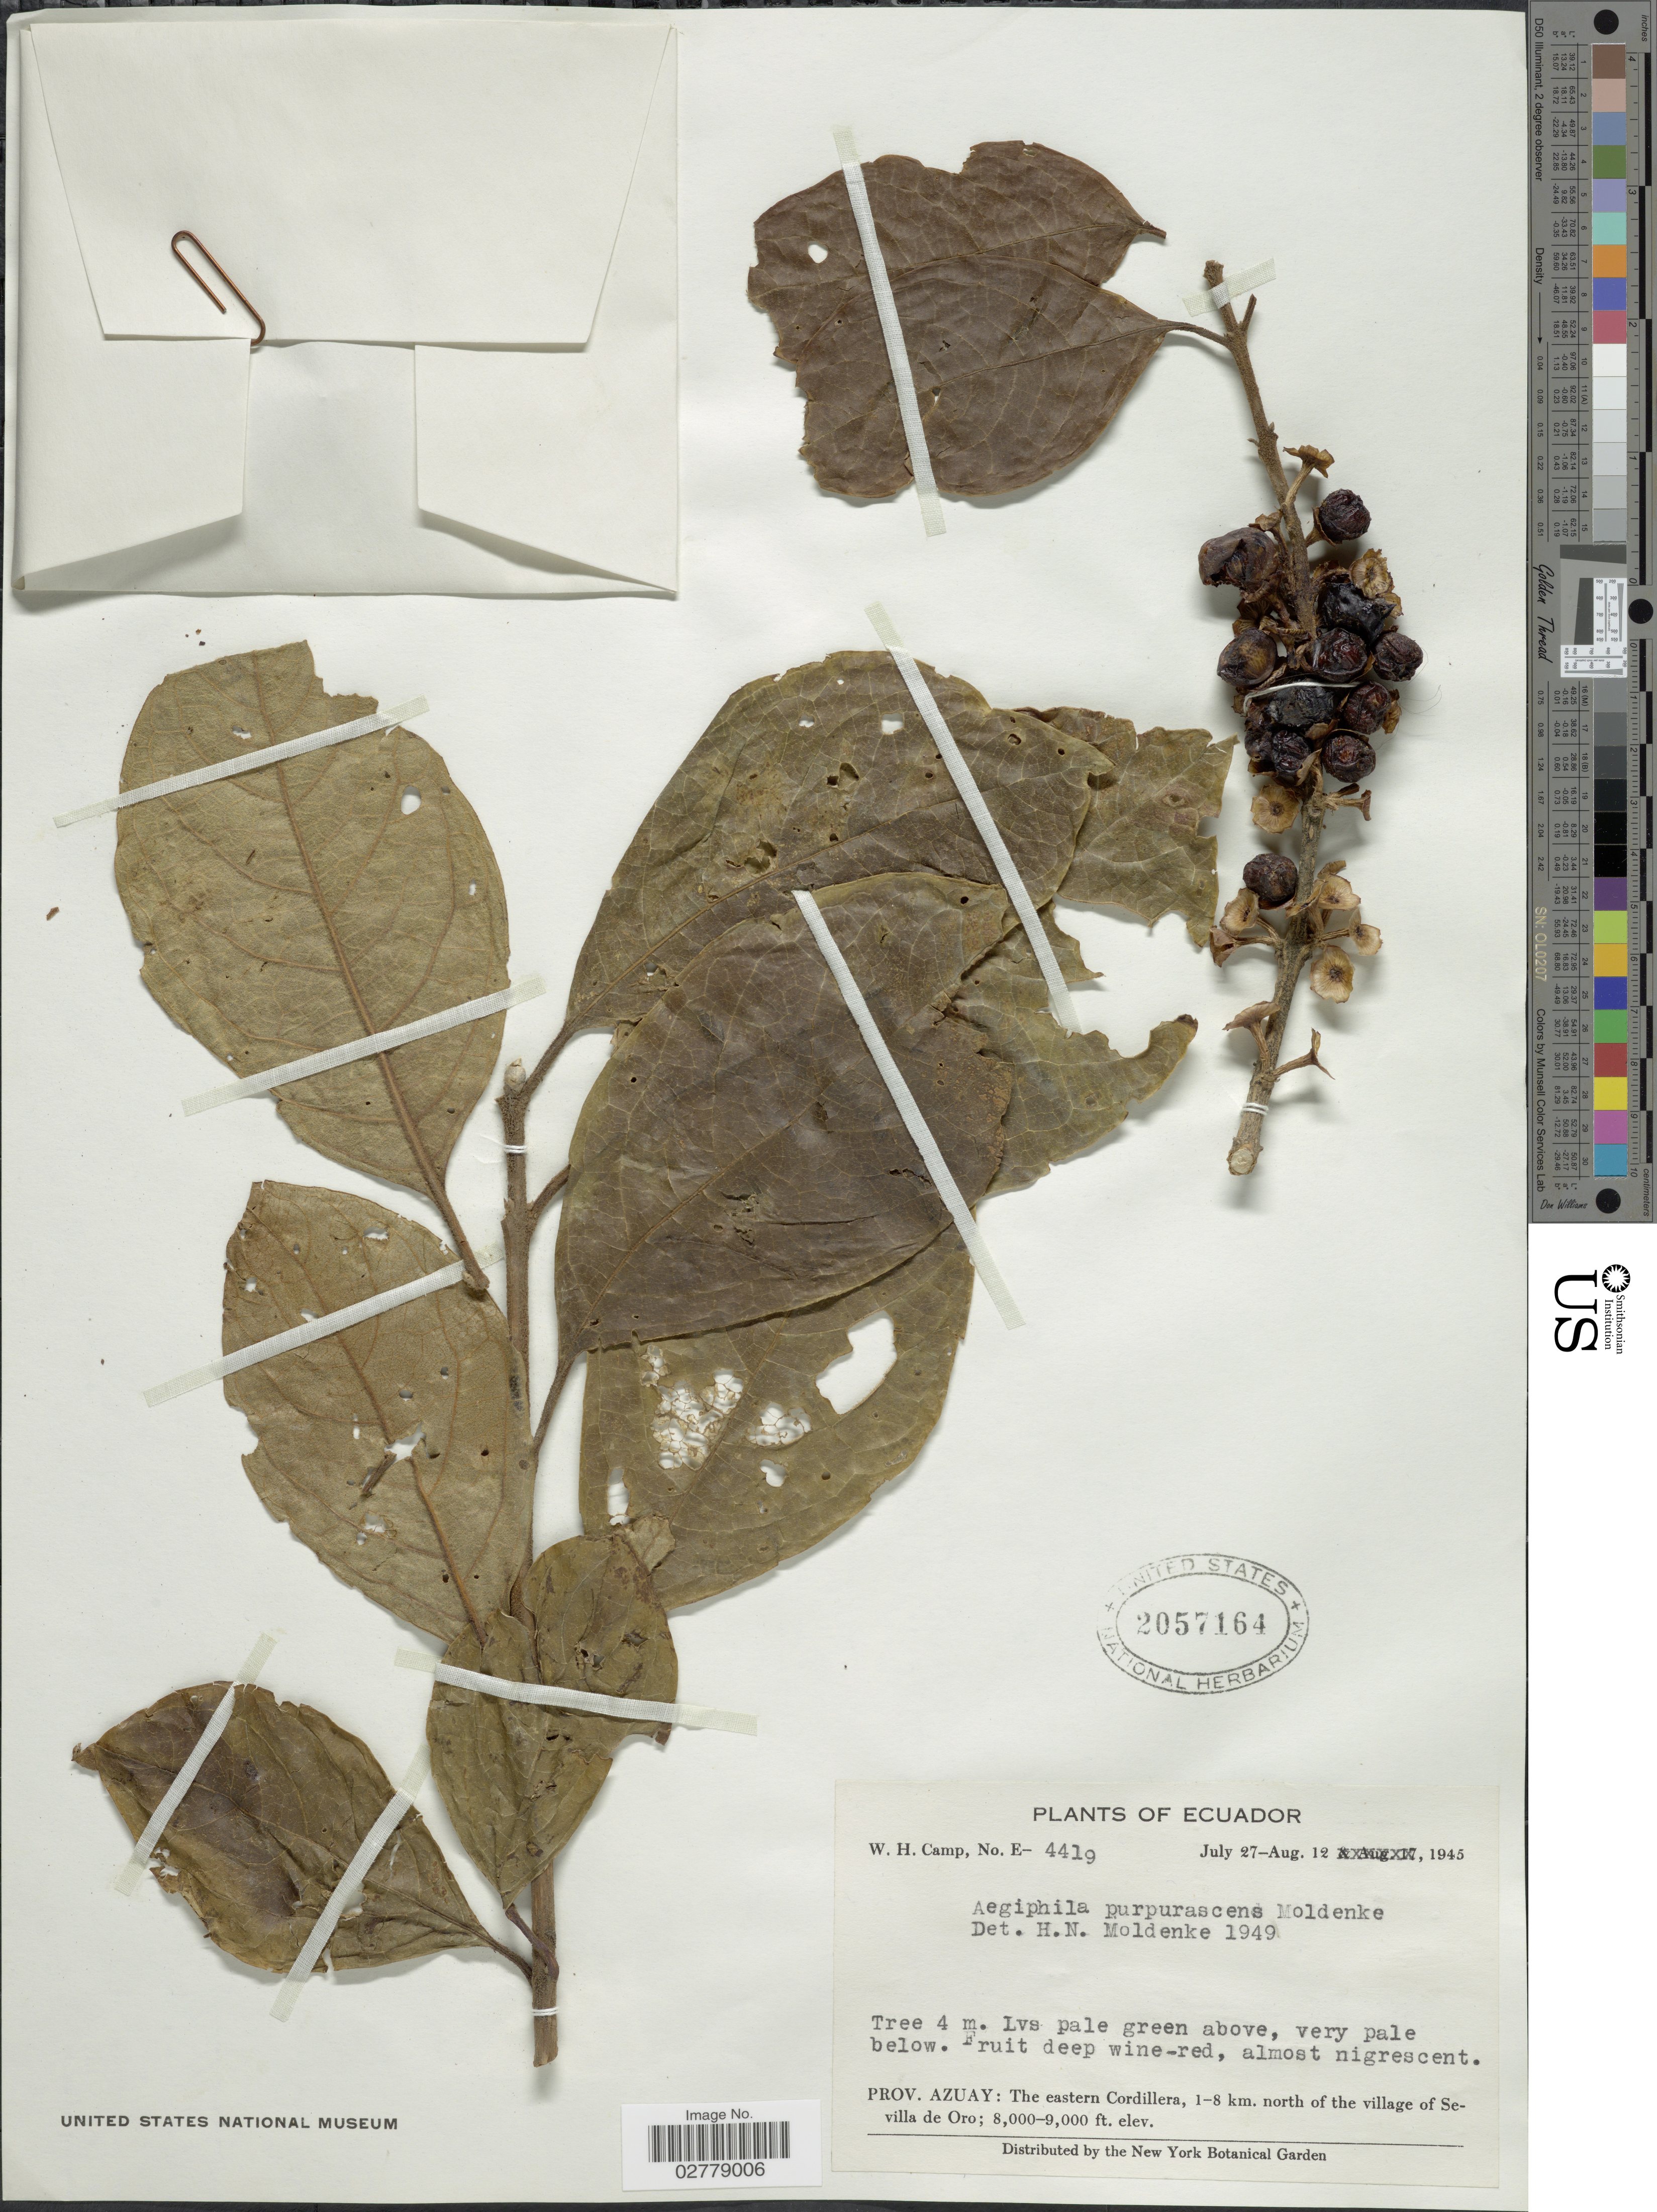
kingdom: Plantae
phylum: Tracheophyta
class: Magnoliopsida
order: Lamiales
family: Lamiaceae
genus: Aegiphila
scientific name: Aegiphila purpurascens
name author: Moldenke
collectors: W. H. Camp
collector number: E-4419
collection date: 1945-07-27/1945-08-12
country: Ecuador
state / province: Azuay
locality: The eastern Cordillera, 1-8 km. north of the village of Sevilla de Oro.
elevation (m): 2438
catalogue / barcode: US 2057164